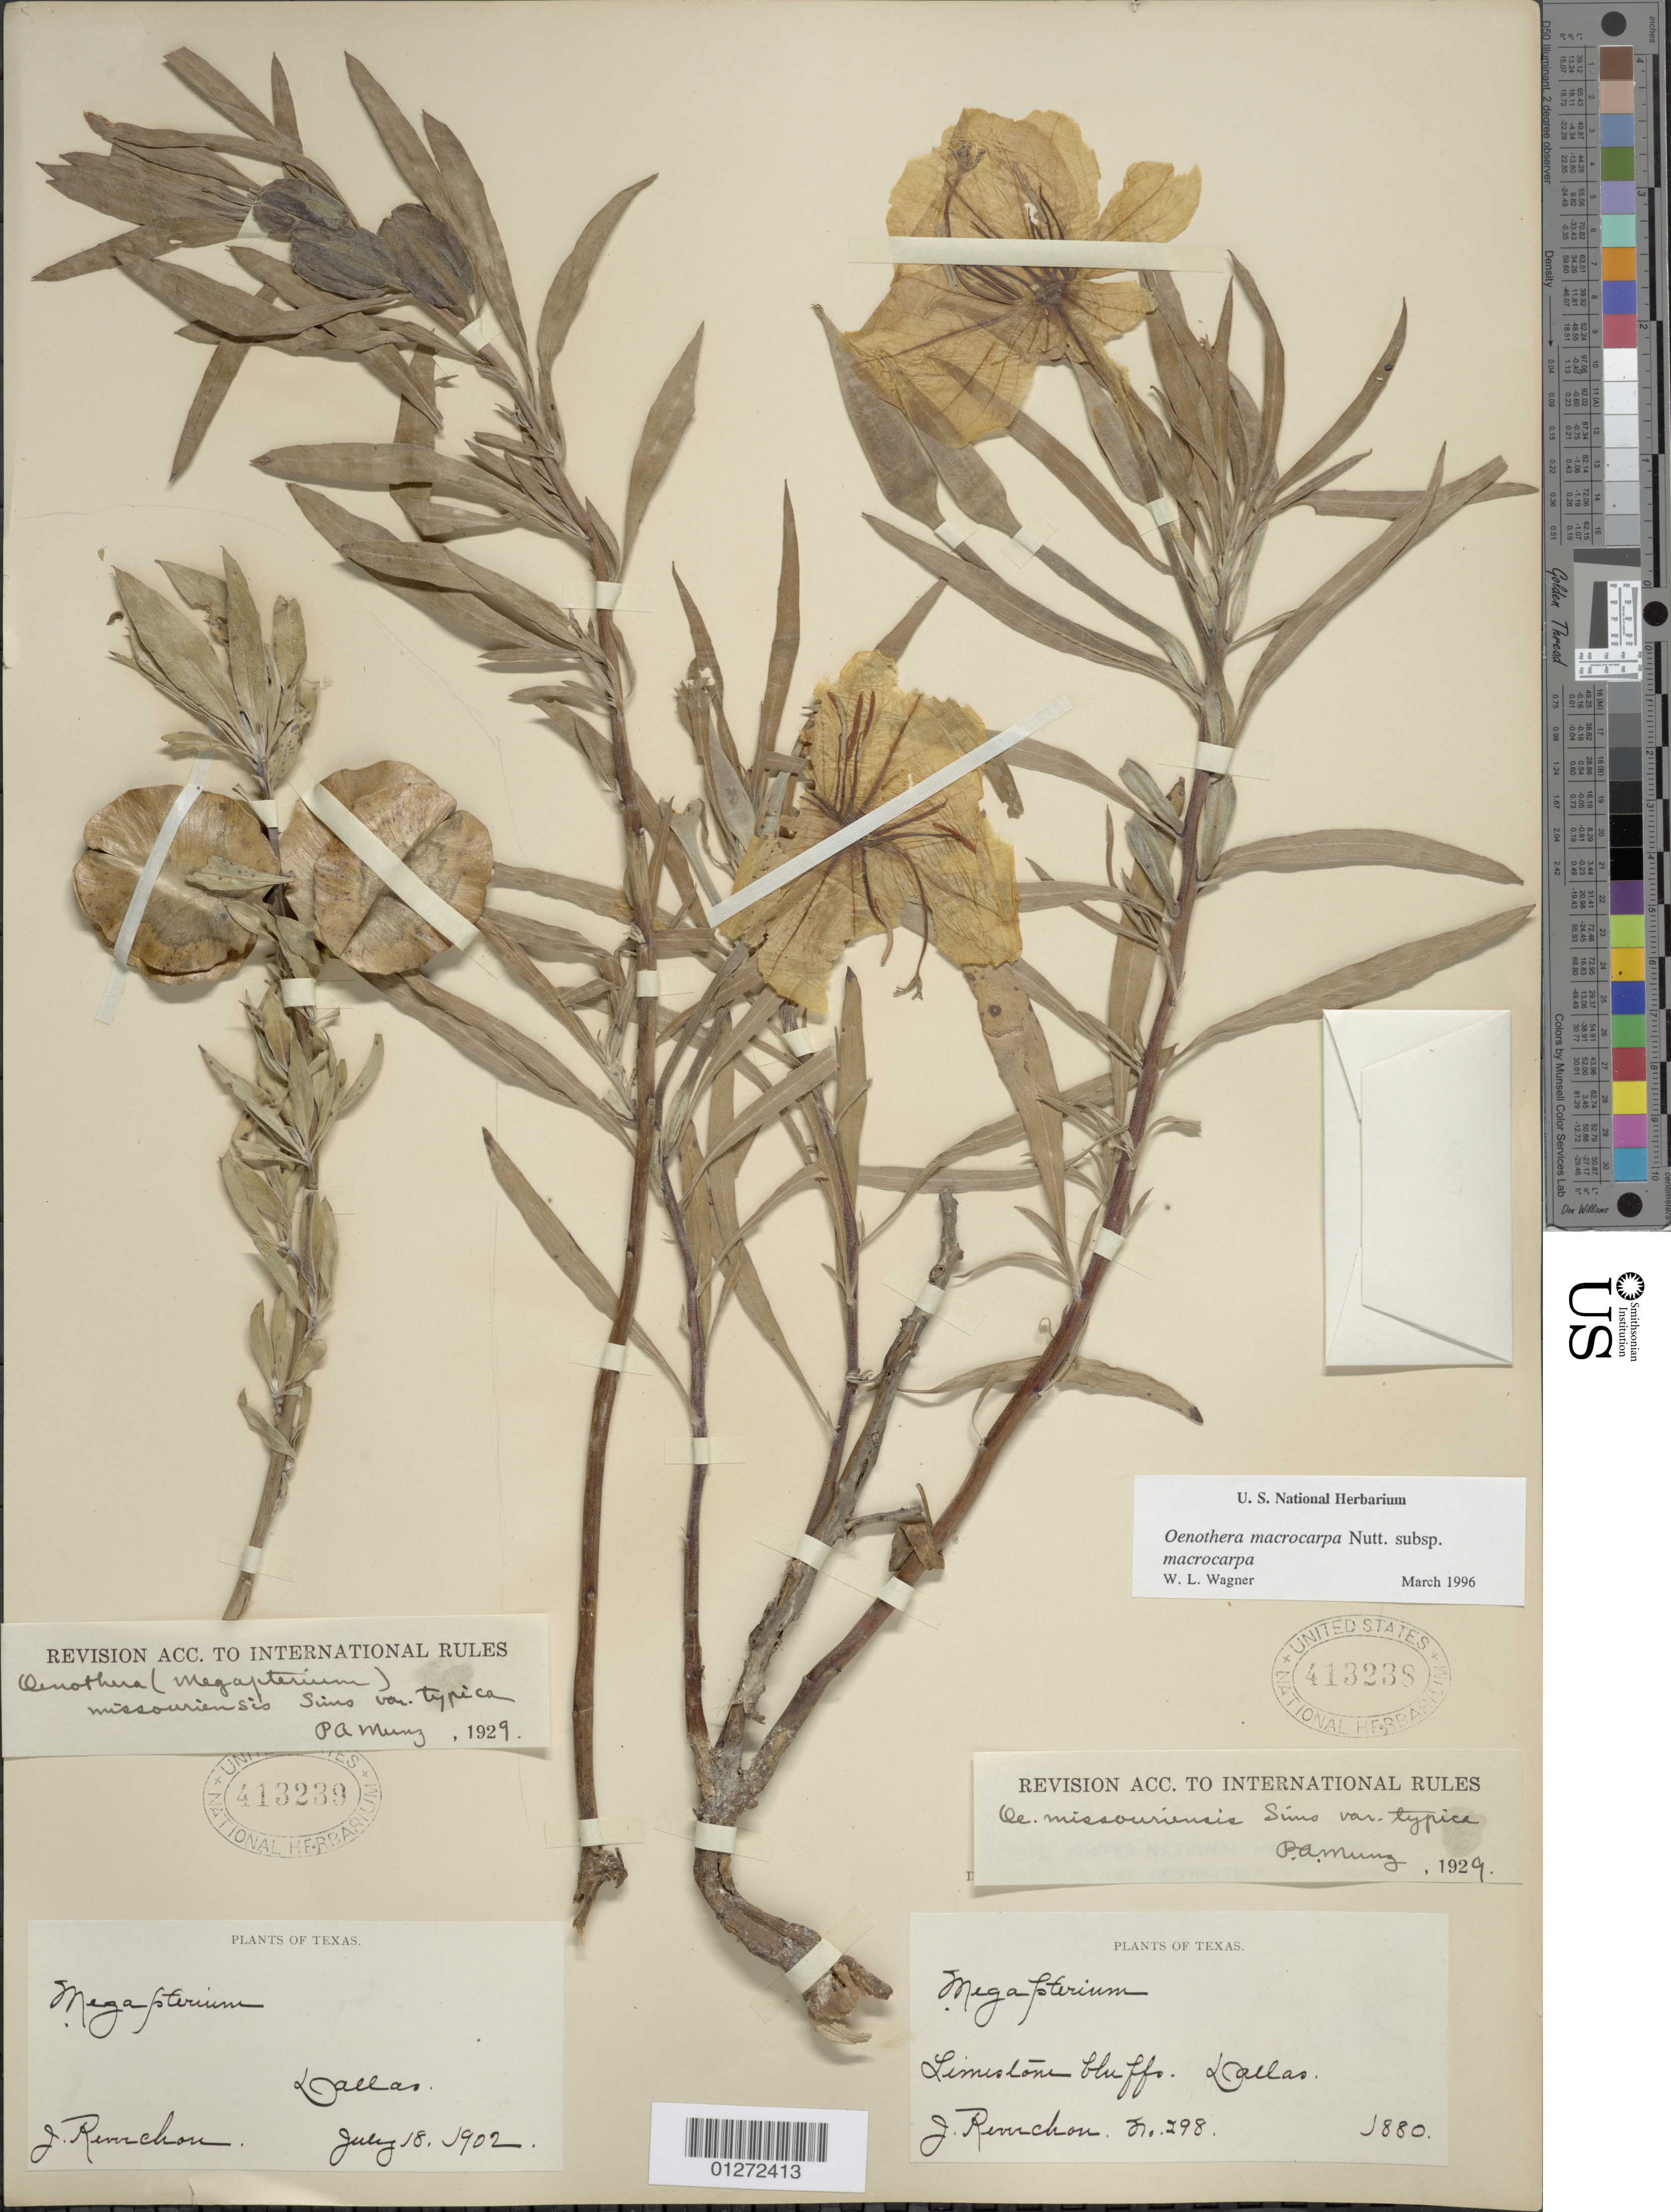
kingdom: Plantae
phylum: Tracheophyta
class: Magnoliopsida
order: Myrtales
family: Onagraceae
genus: Oenothera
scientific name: Oenothera macrocarpa subsp. macrocarpa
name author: Nutt.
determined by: Wagner, W. L., (BOT), Smithsonian Institution - National Museum of Natural History (UNITED STATES)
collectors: J. Reverchon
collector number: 298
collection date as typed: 1880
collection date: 1880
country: United States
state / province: Texas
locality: Dallas.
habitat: Limestone bluffs.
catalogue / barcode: US 413238